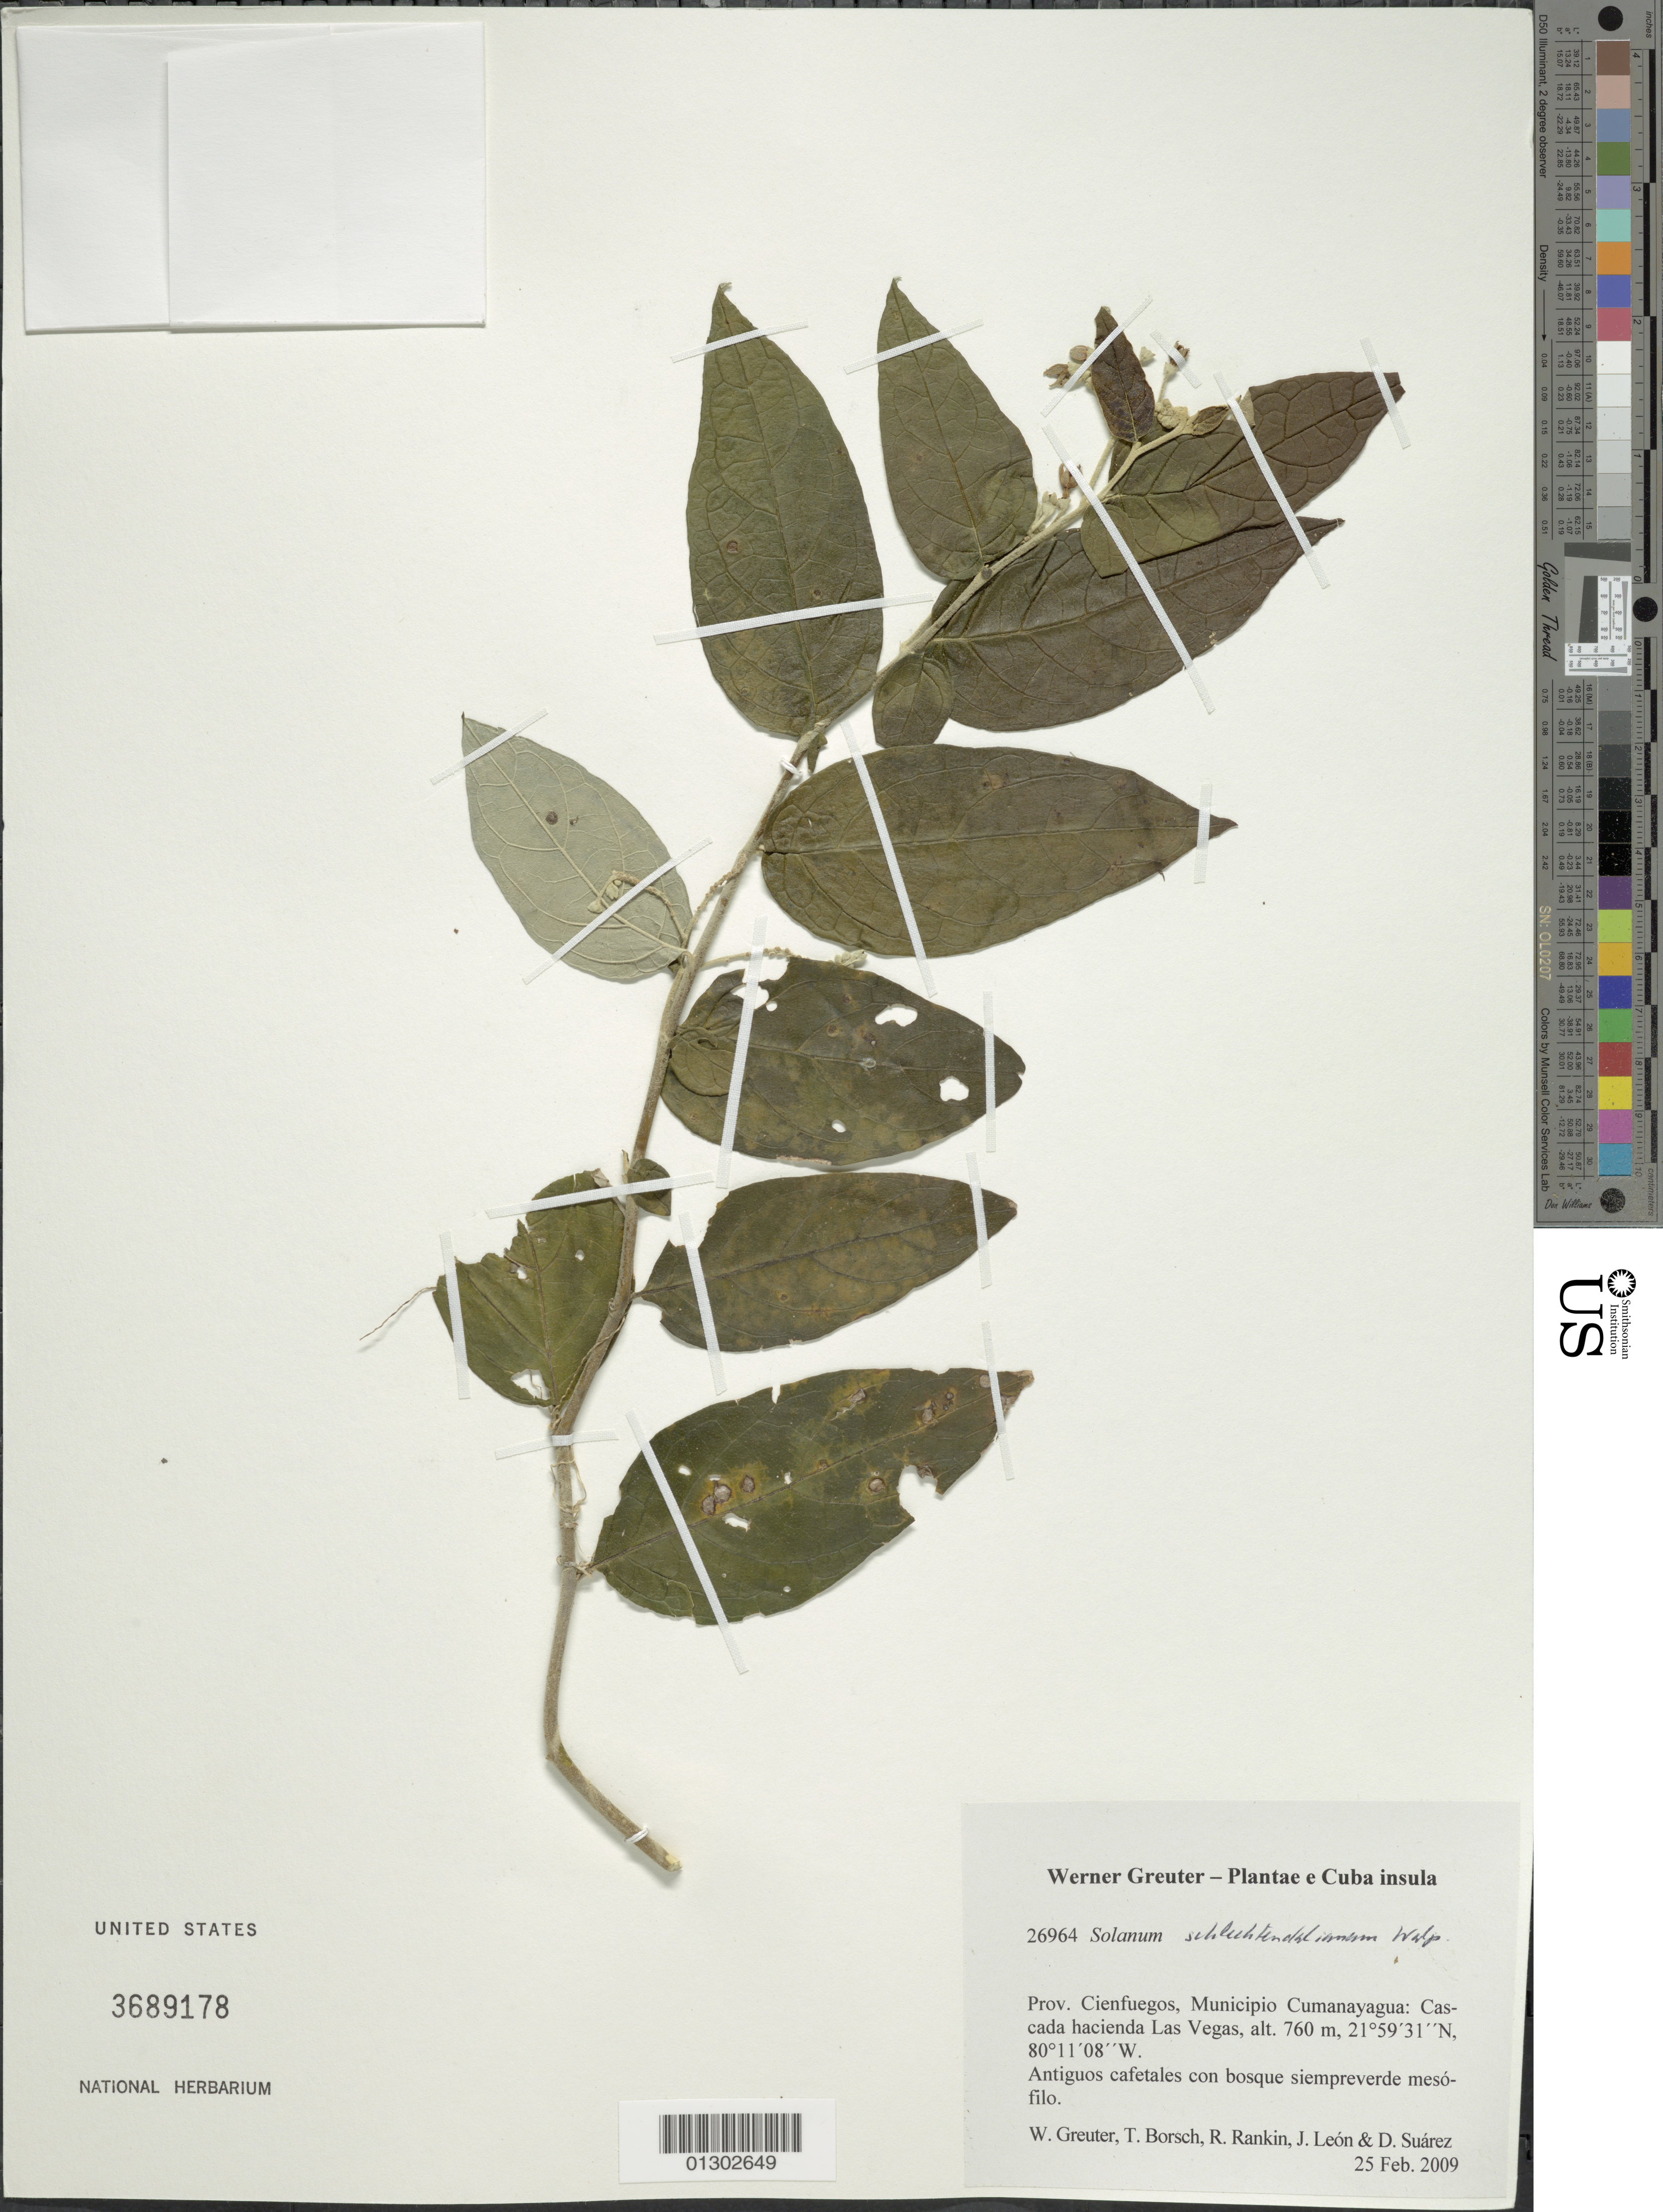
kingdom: Plantae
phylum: Tracheophyta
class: Magnoliopsida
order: Solanales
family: Solanaceae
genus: Solanum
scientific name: Solanum schlechtendalianum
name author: Walp.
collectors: W. R. Greuter, T. Borsch, R. Rankin Rodriguez, J. León & D. Suárez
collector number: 26964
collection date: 2009-02-25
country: Cuba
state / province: Cienfuegos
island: Cuba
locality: Municipio Cumanayagua; Cascada hacienda Las Vegas.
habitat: Antiguos cafetales con bosque siemperverde mesófilo.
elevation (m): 760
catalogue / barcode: US 3689178